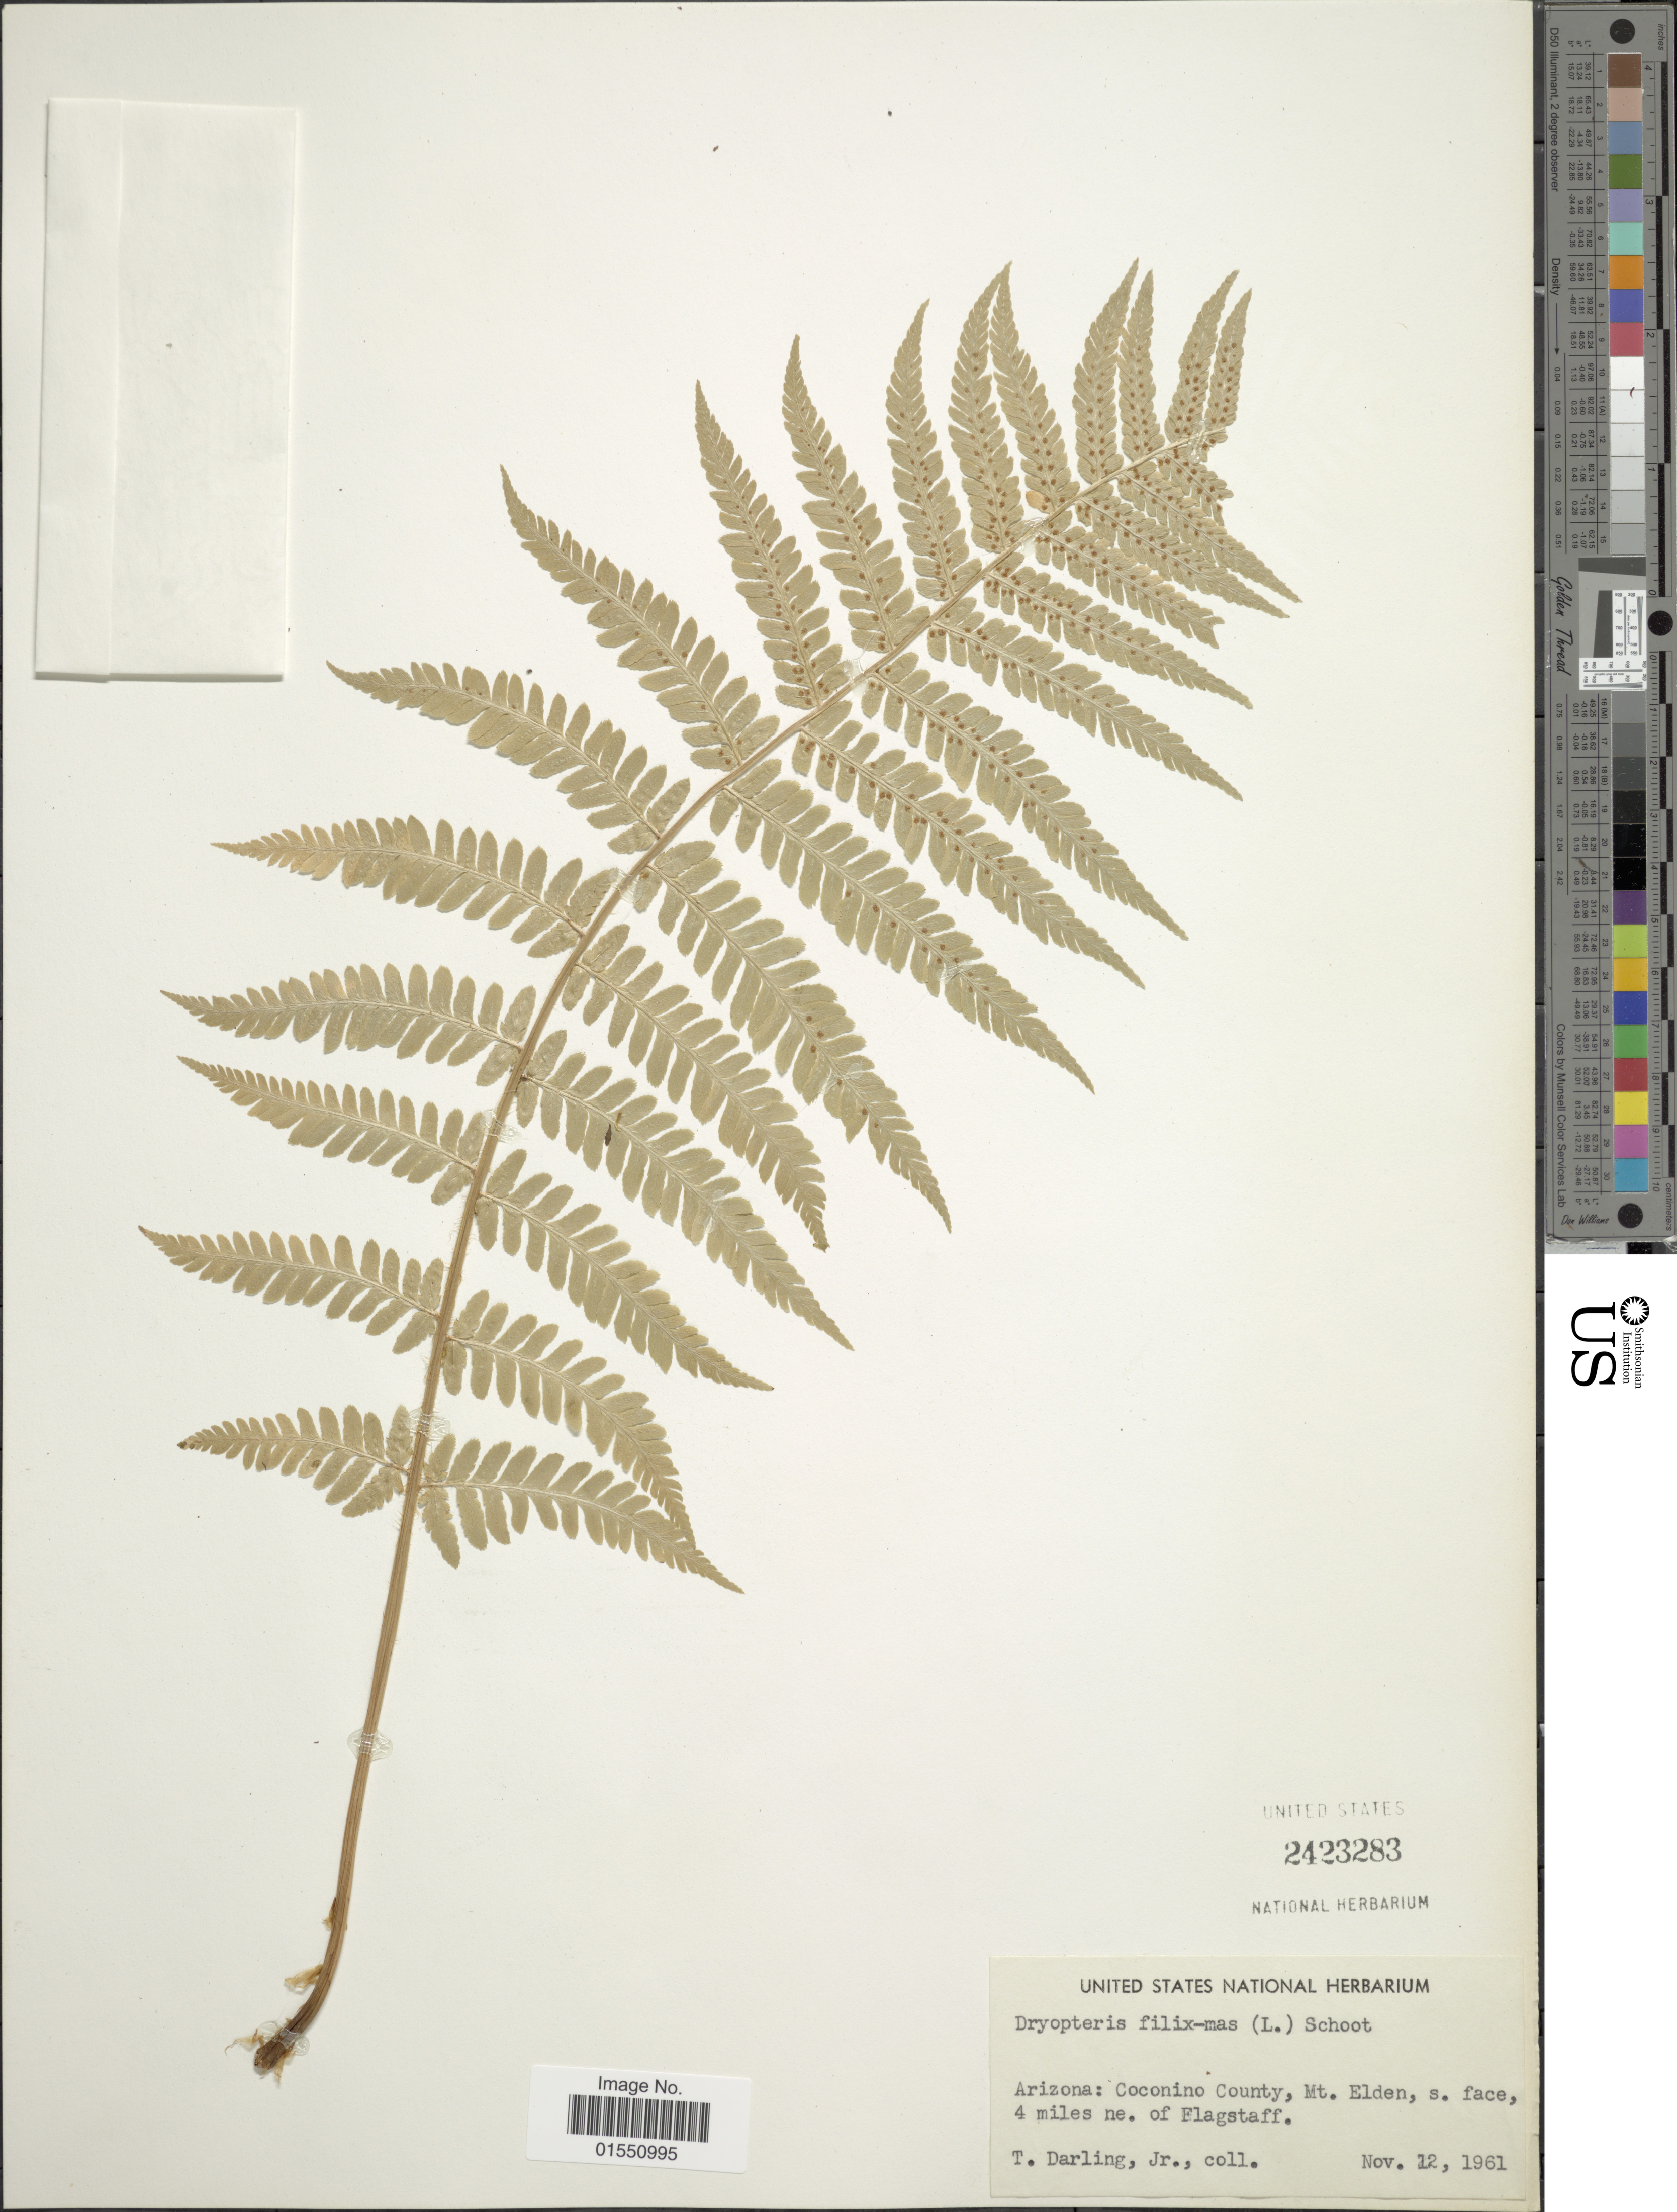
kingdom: Plantae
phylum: Tracheophyta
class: Polypodiopsida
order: Polypodiales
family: Dryopteridaceae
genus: Dryopteris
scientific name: Dryopteris filix-mas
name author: (L.) Schott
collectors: T. Darling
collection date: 1961-11-12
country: United States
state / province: Arizona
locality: Coconino County, Mt. Elden, s. face, 4 miles ne. of Flagstaff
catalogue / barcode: US 2423283